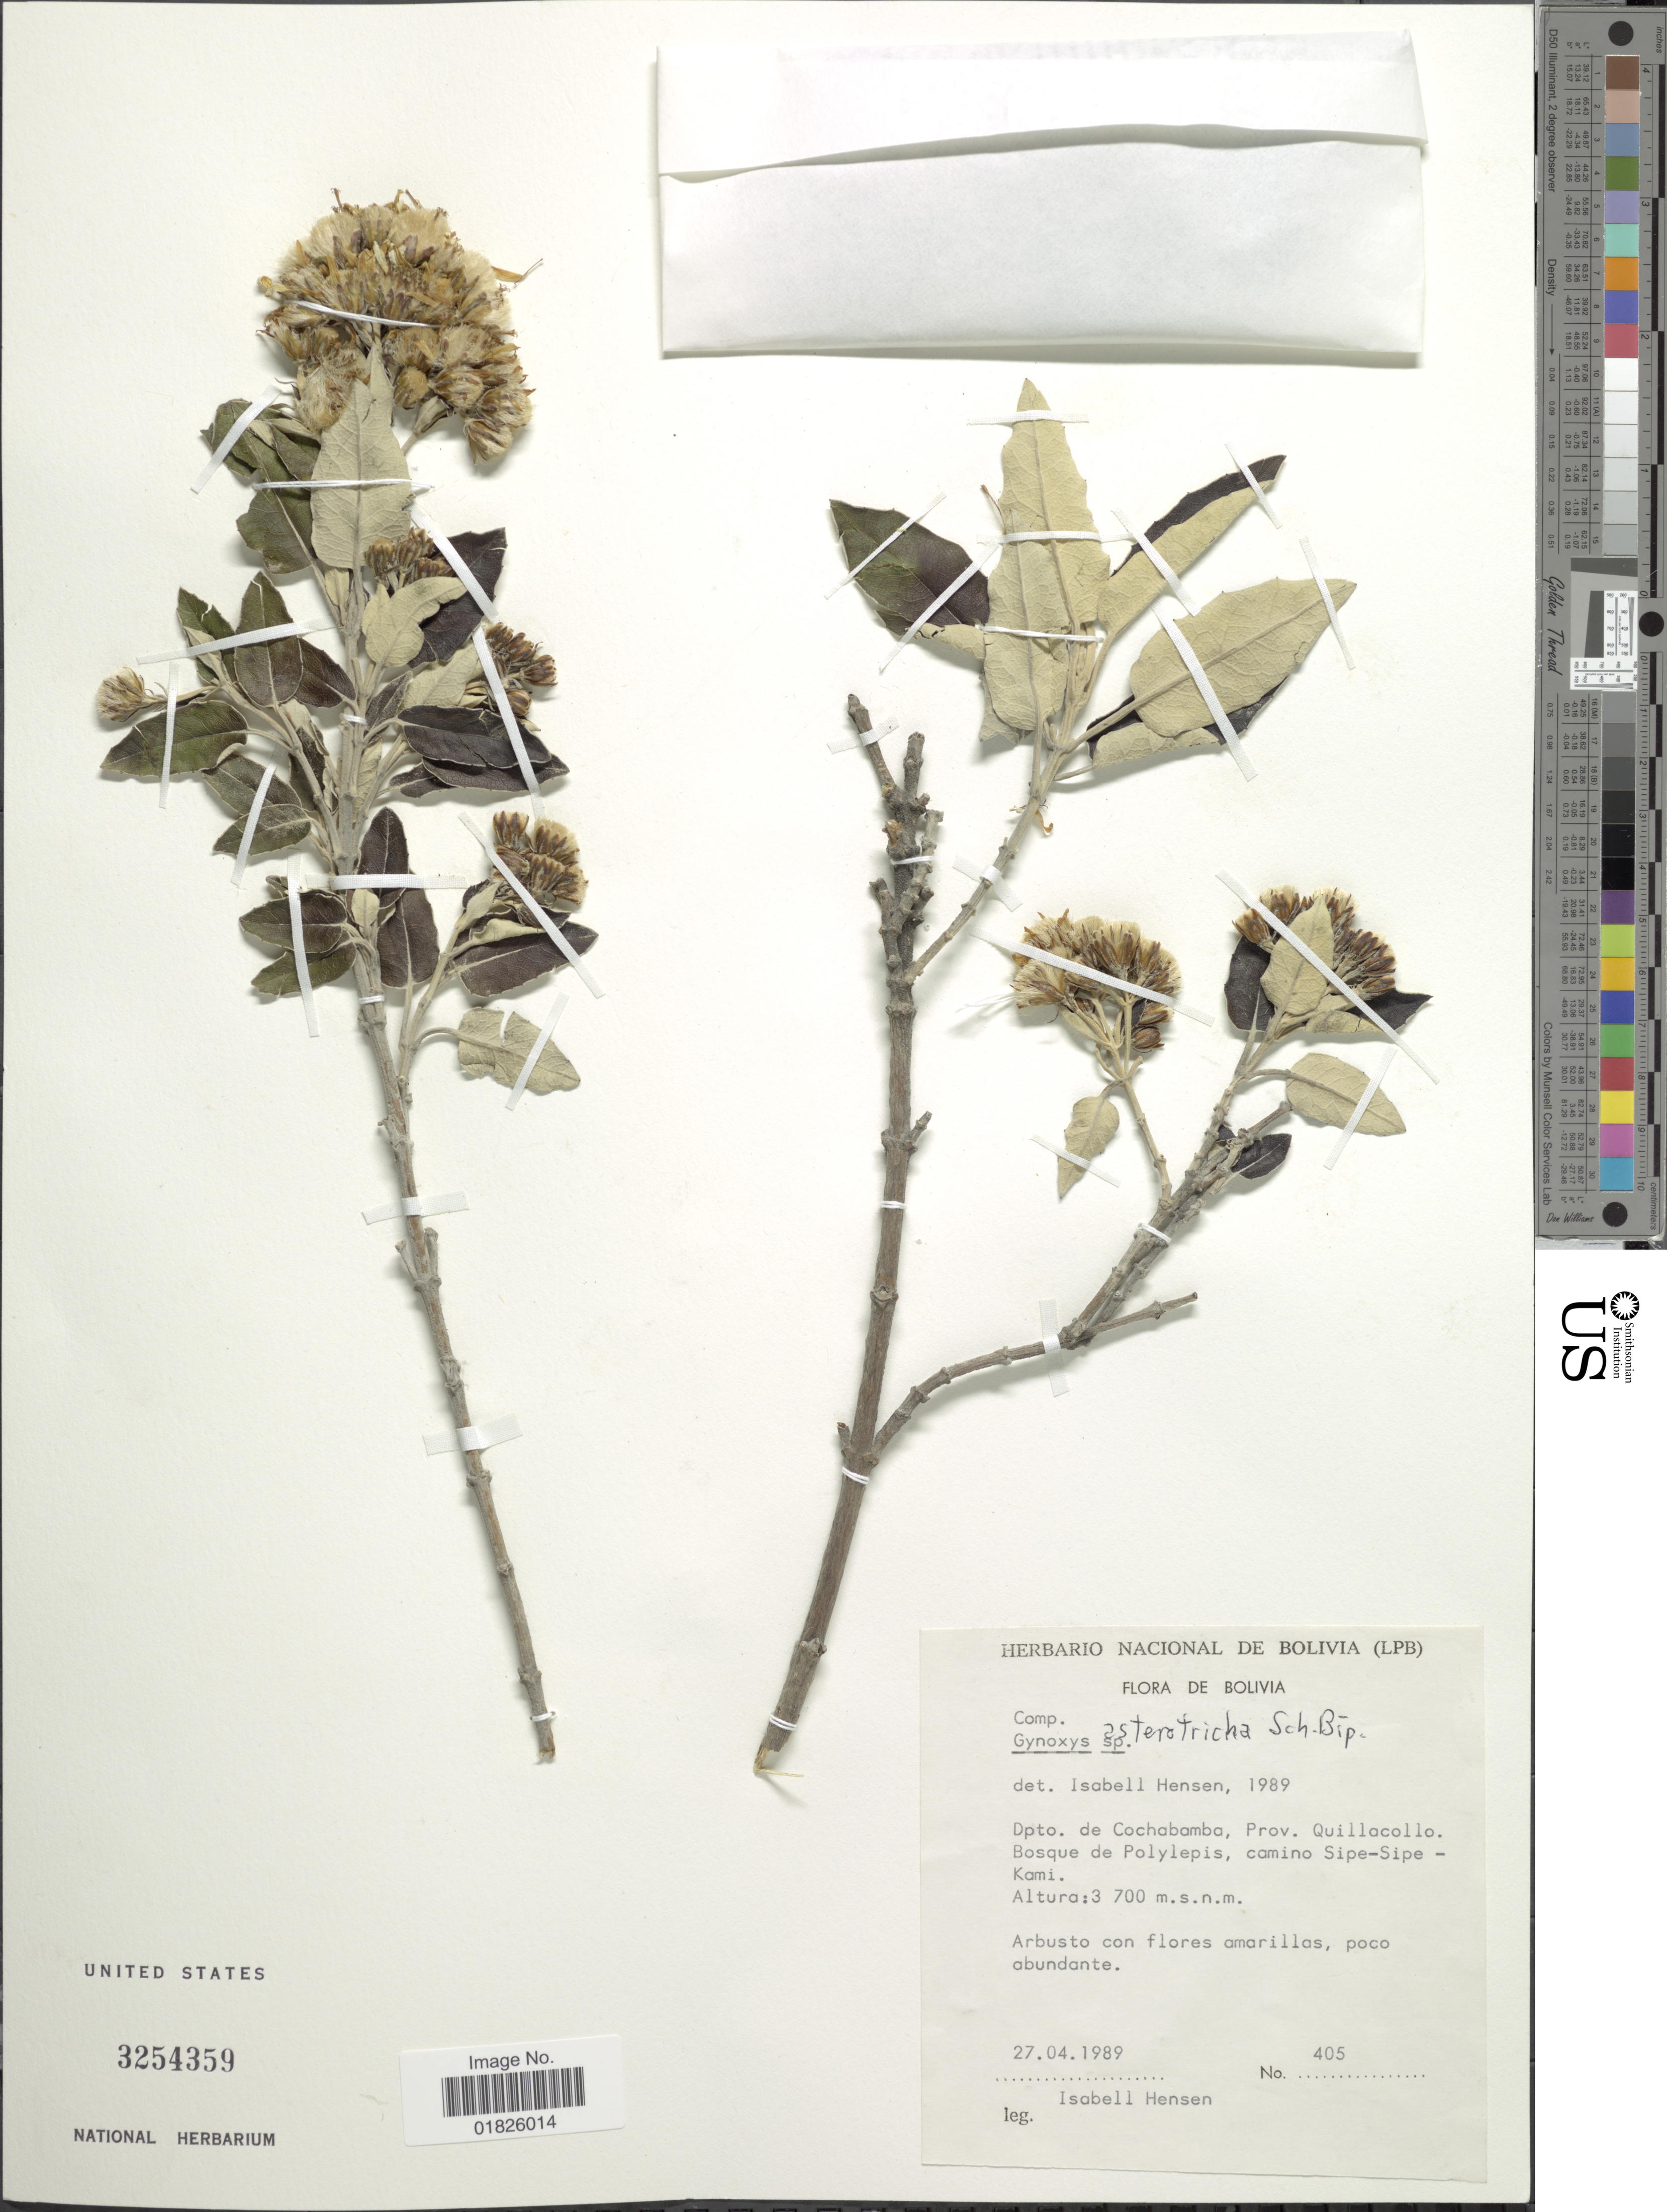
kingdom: Plantae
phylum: Tracheophyta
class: Magnoliopsida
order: Asterales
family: Asteraceae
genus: Gynoxys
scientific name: Gynoxys asterotricha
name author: Sch. Bip.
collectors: I. Hensen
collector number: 405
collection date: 1989-04-27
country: Bolivia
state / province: Cochabamba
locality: Prov. Quillacollo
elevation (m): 3700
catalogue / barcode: US 3254359